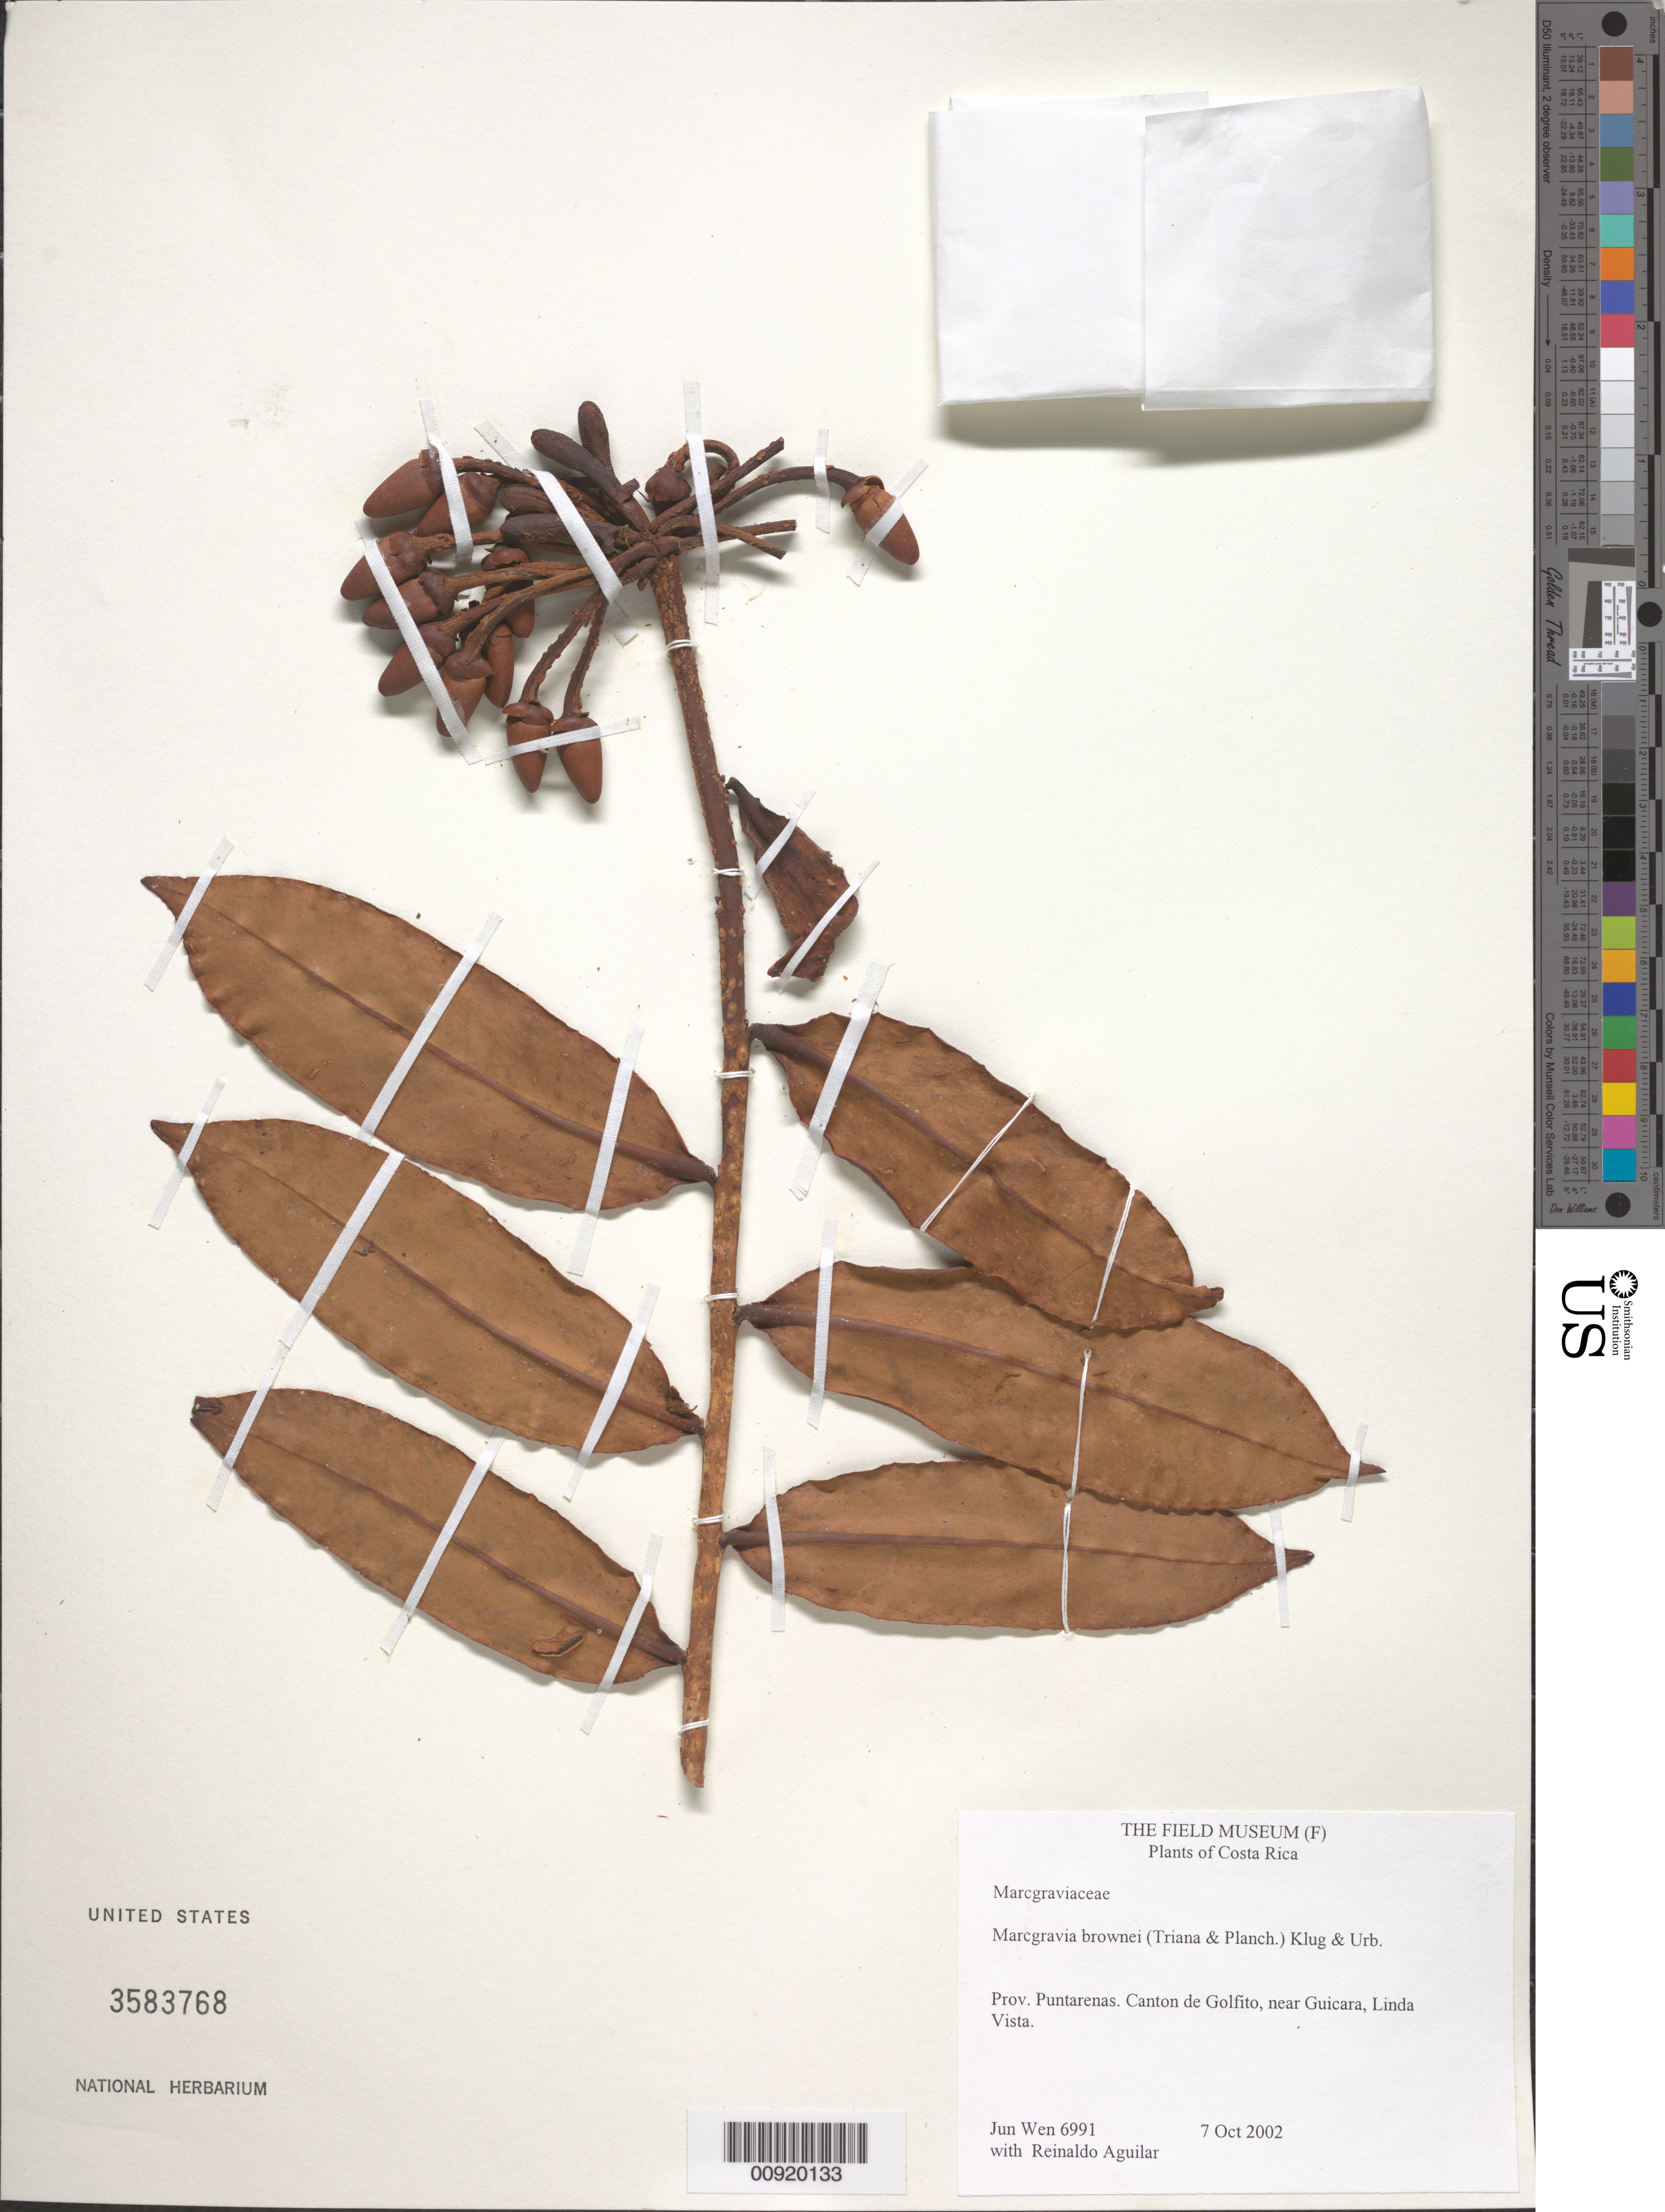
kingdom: Plantae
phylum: Tracheophyta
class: Magnoliopsida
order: Ericales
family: Marcgraviaceae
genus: Marcgravia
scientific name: Marcgravia brownei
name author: (Triana & Planch.) Krug & Urb.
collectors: J. Wen & R. Aguilar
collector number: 6991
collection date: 2002-10-07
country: Costa Rica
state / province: Puntarenas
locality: Canton de Golfito, near Guicara, Linda Vista.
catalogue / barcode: US 3583768